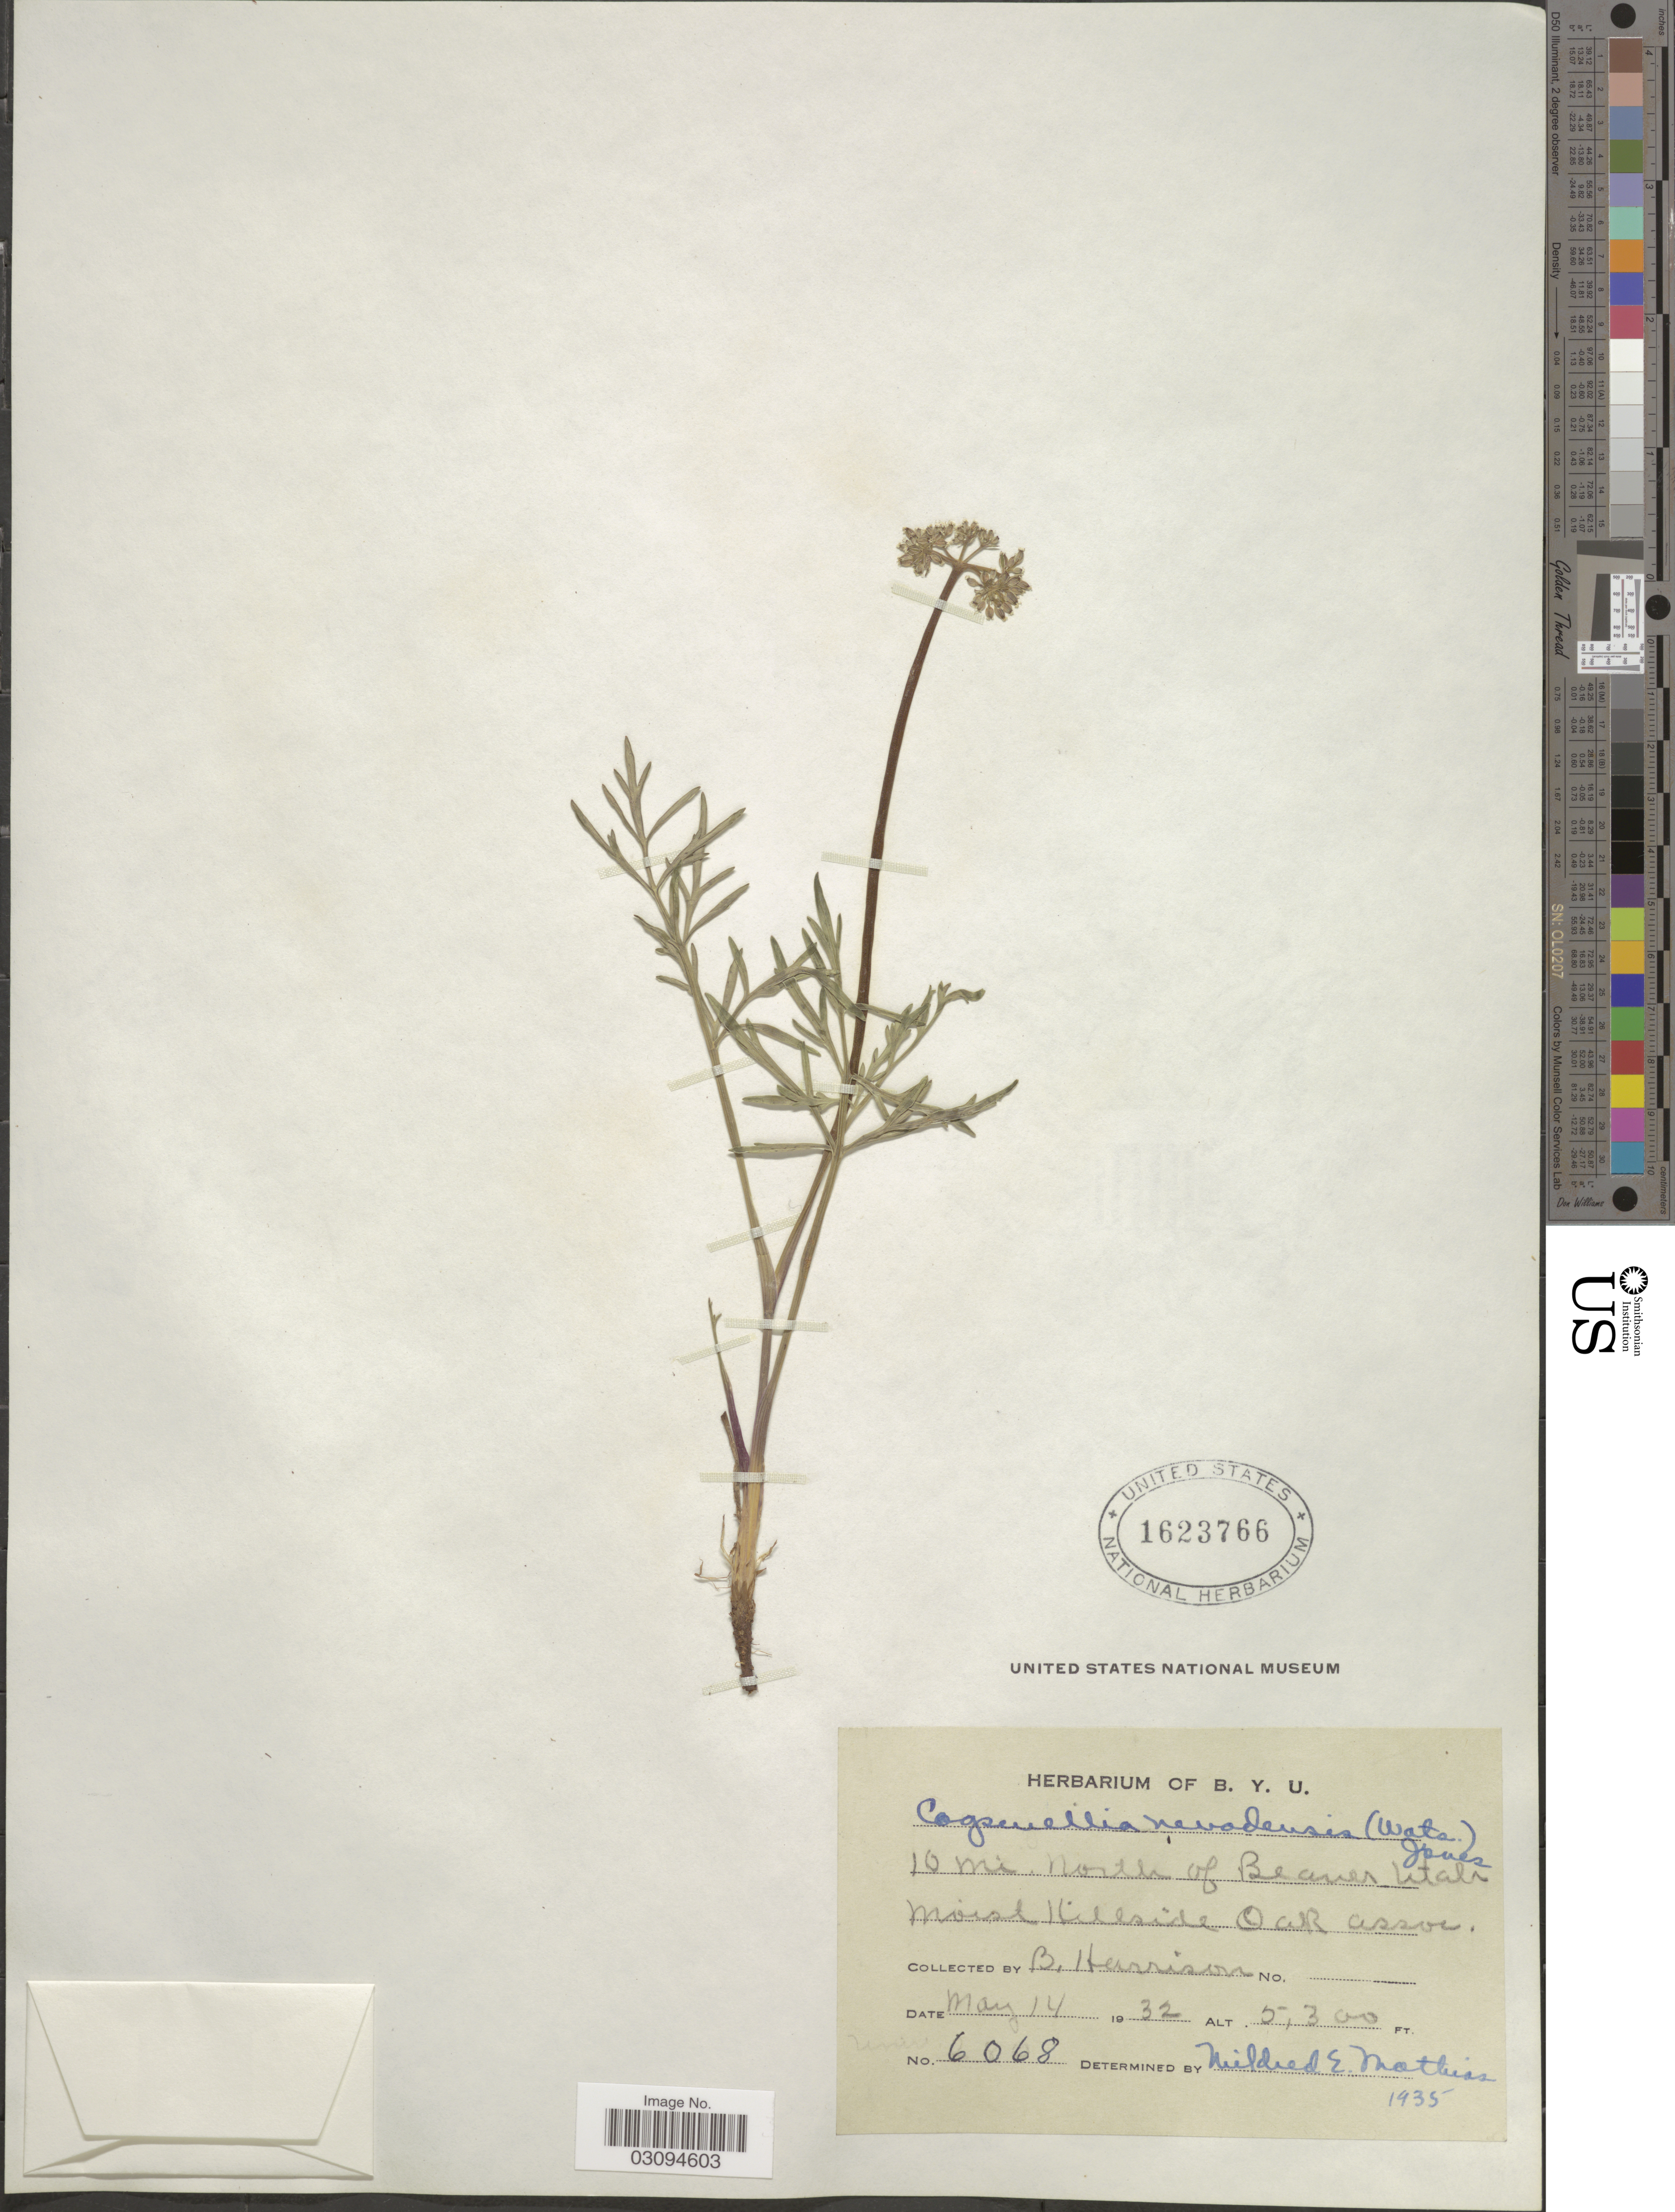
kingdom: Plantae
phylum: Tracheophyta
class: Magnoliopsida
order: Apiales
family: Apiaceae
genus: Lomatium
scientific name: Lomatium nevadense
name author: (S. Watson) J.M. Coult. & Rose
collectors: B. Harrison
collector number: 6068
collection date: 1932-05-14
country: United States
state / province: Utah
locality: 10 mi. north of Beaver.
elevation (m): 1615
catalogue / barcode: US 1623766